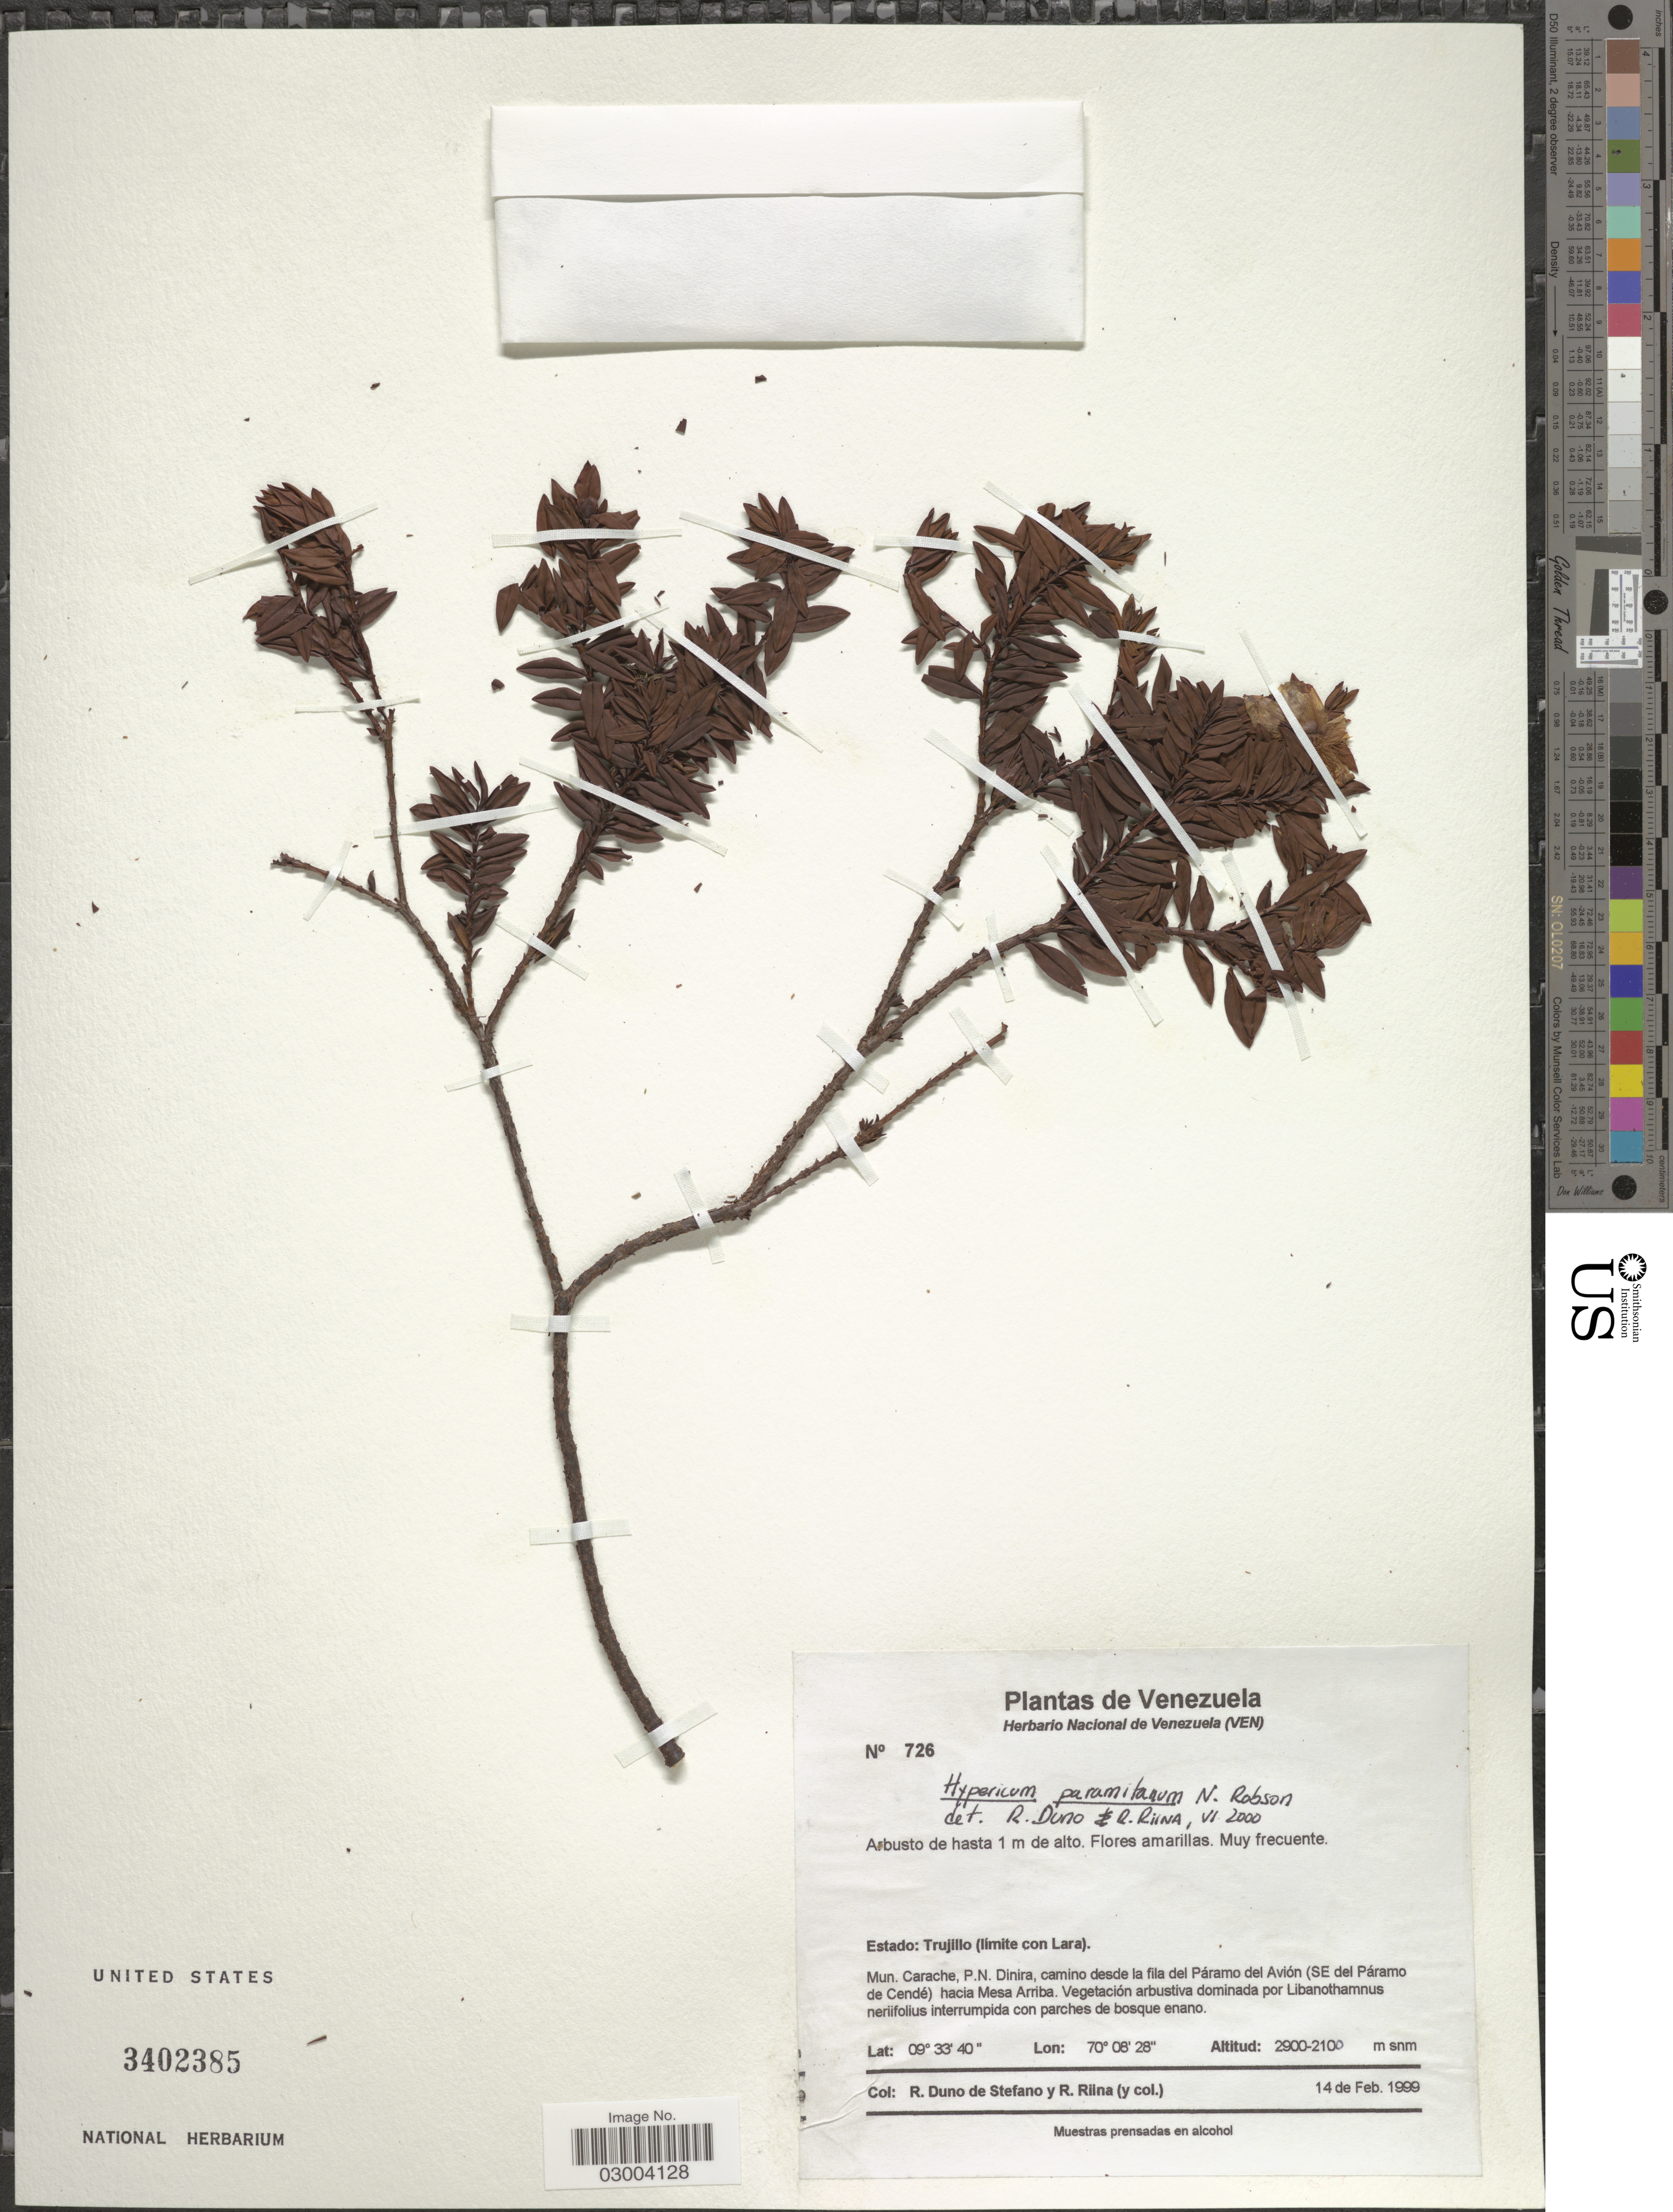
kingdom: Plantae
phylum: Tracheophyta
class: Magnoliopsida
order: Malpighiales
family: Hypericaceae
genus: Hypericum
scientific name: Hypericum paramitanum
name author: N. Robson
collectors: R. Duno de Stefano & R. Riina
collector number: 726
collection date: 1999-02-14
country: Venezuela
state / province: Trujillo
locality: Trujillo (limite con Lara, Mun. Carache, P.N. Dinira, camino desde la fila del Páramo del Avión (SE del Páramo de Cendé) hacia Mesa Arriba.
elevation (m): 2100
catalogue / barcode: US 3402385